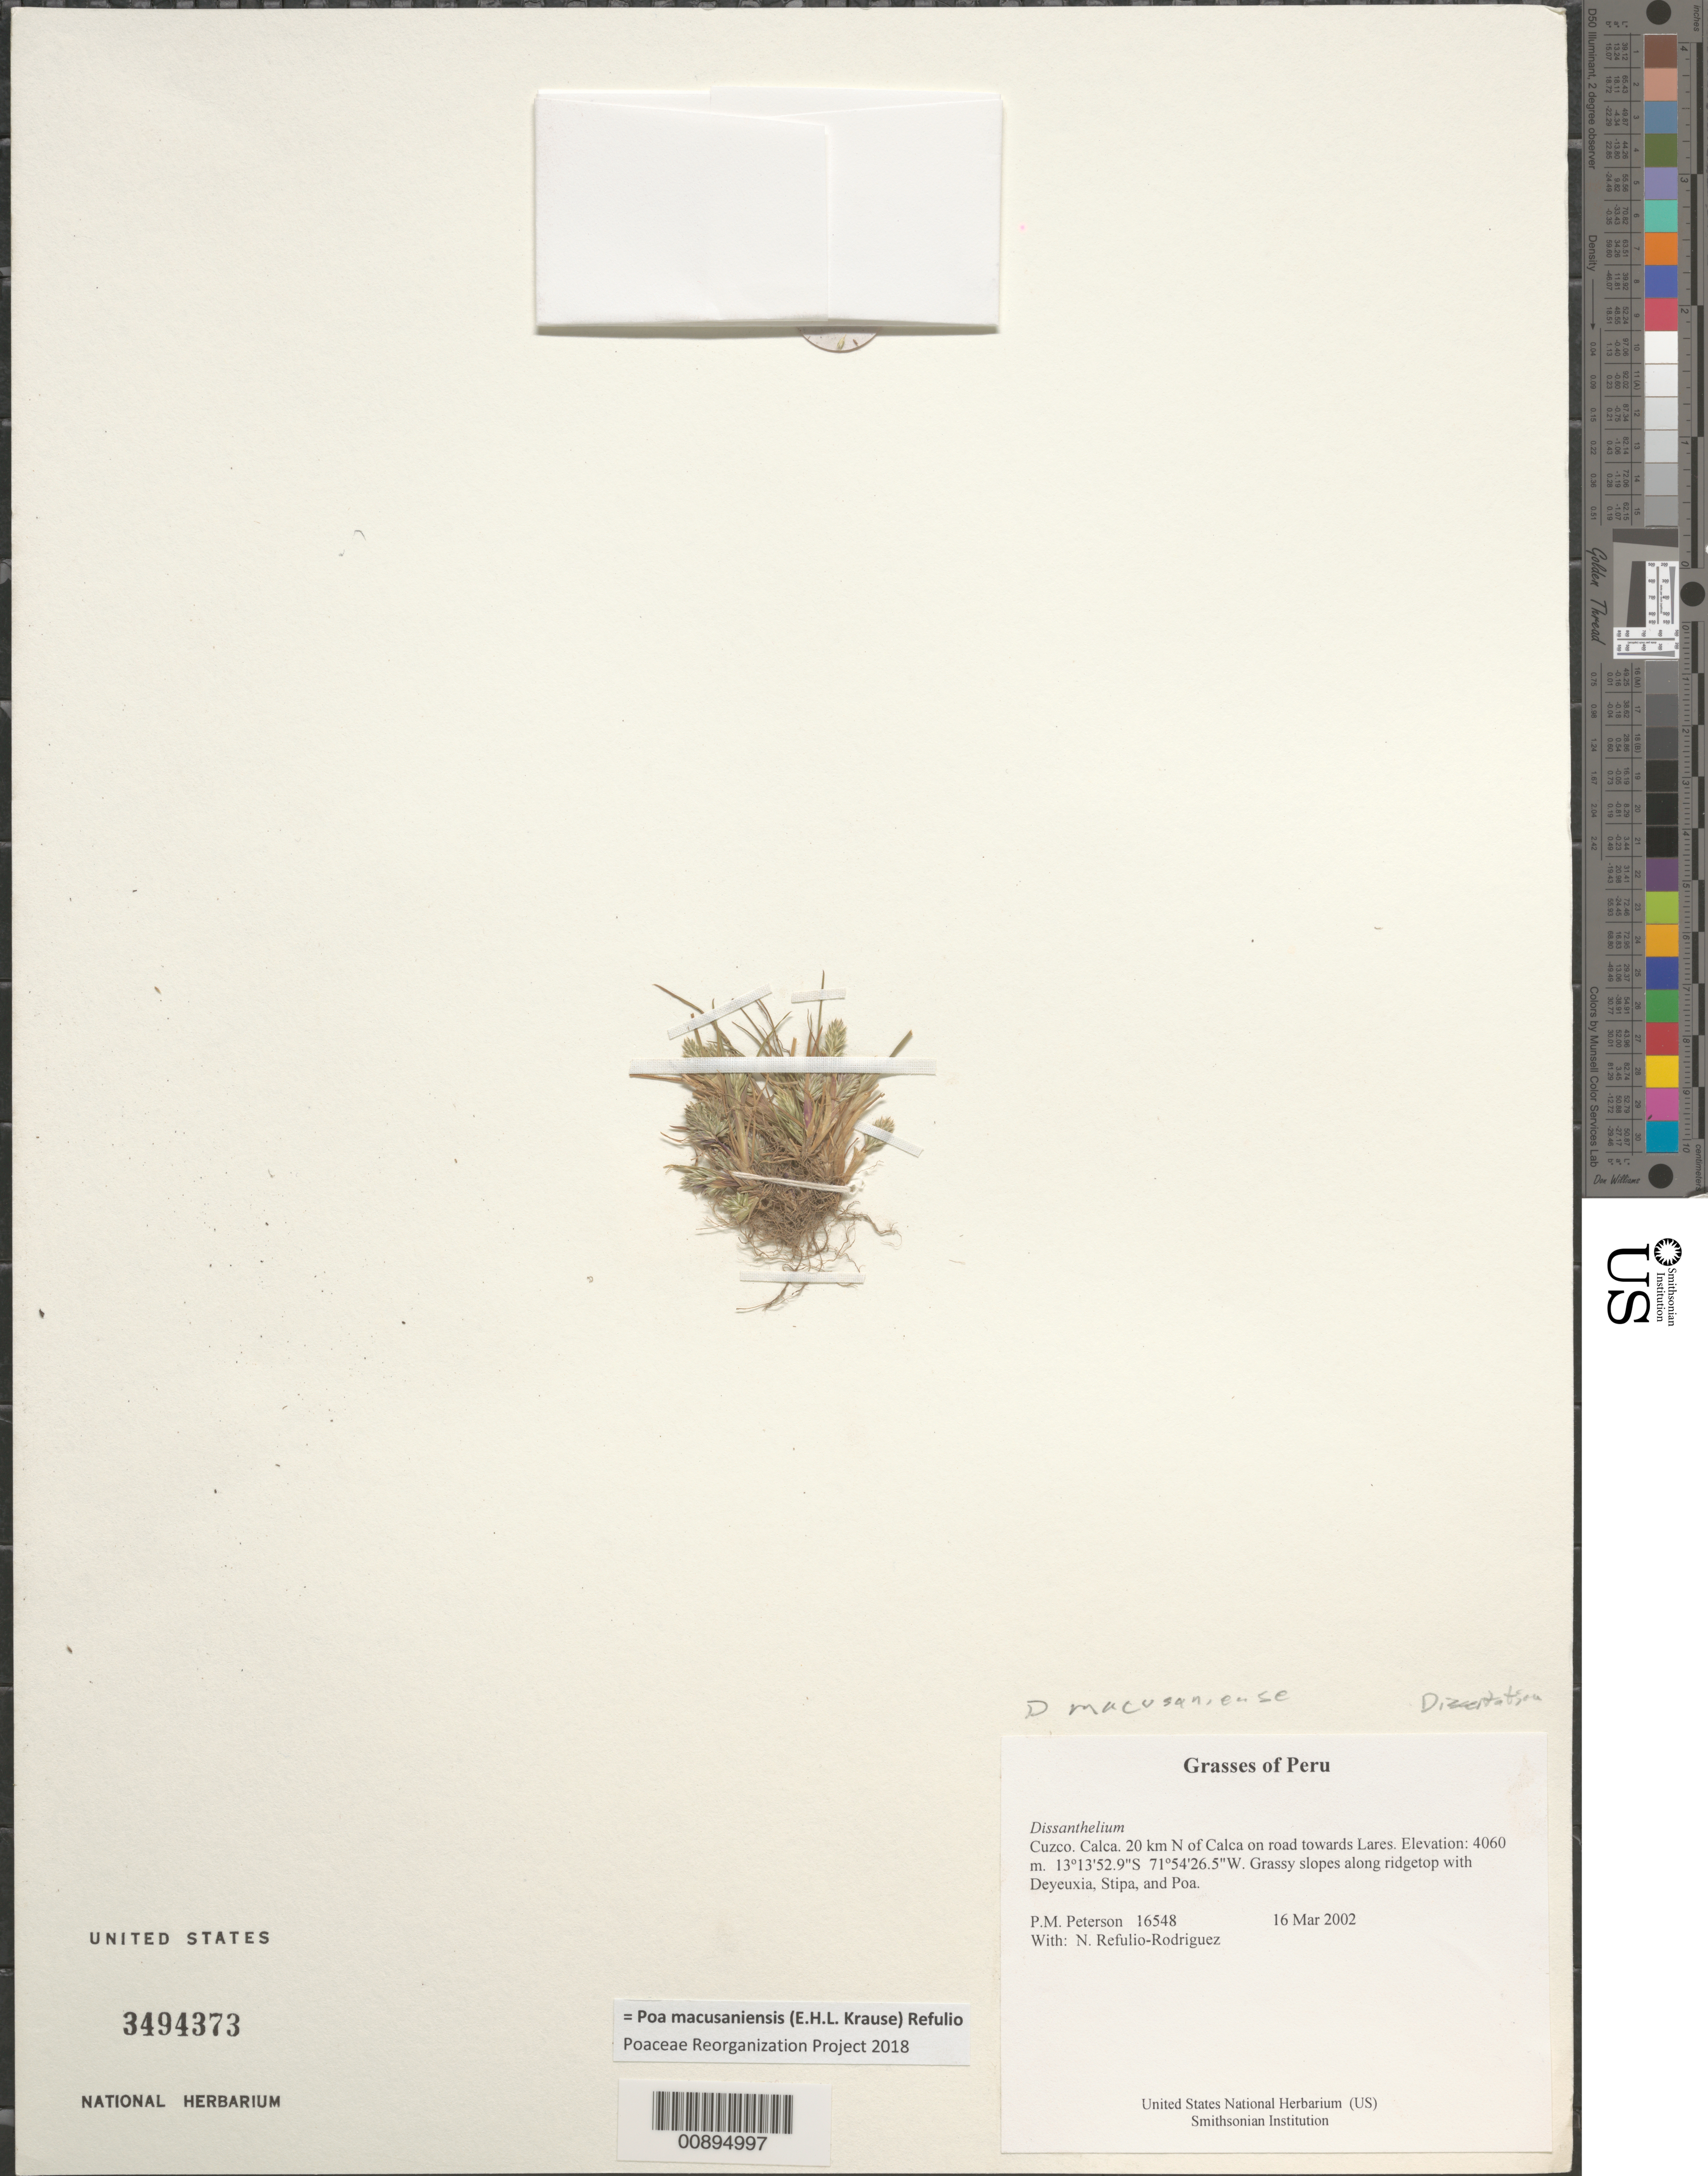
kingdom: Plantae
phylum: Tracheophyta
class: Liliopsida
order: Poales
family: Poaceae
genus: Poa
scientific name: Poa macusaniensis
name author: (E.H.L. Krause) Refulio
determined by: Poaceae Reorganization Project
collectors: P. M. Peterson & N. Refulio-Rodríguez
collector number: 16548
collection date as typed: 16 Mar 2002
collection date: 2002-03-16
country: Peru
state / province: Cusco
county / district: Calca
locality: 20 km N of Calca on road towards Lares.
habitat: Grassy slopes along ridgetop with ~Deyeuxia, Stipa, and Poa~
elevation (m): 4060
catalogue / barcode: US 3494373